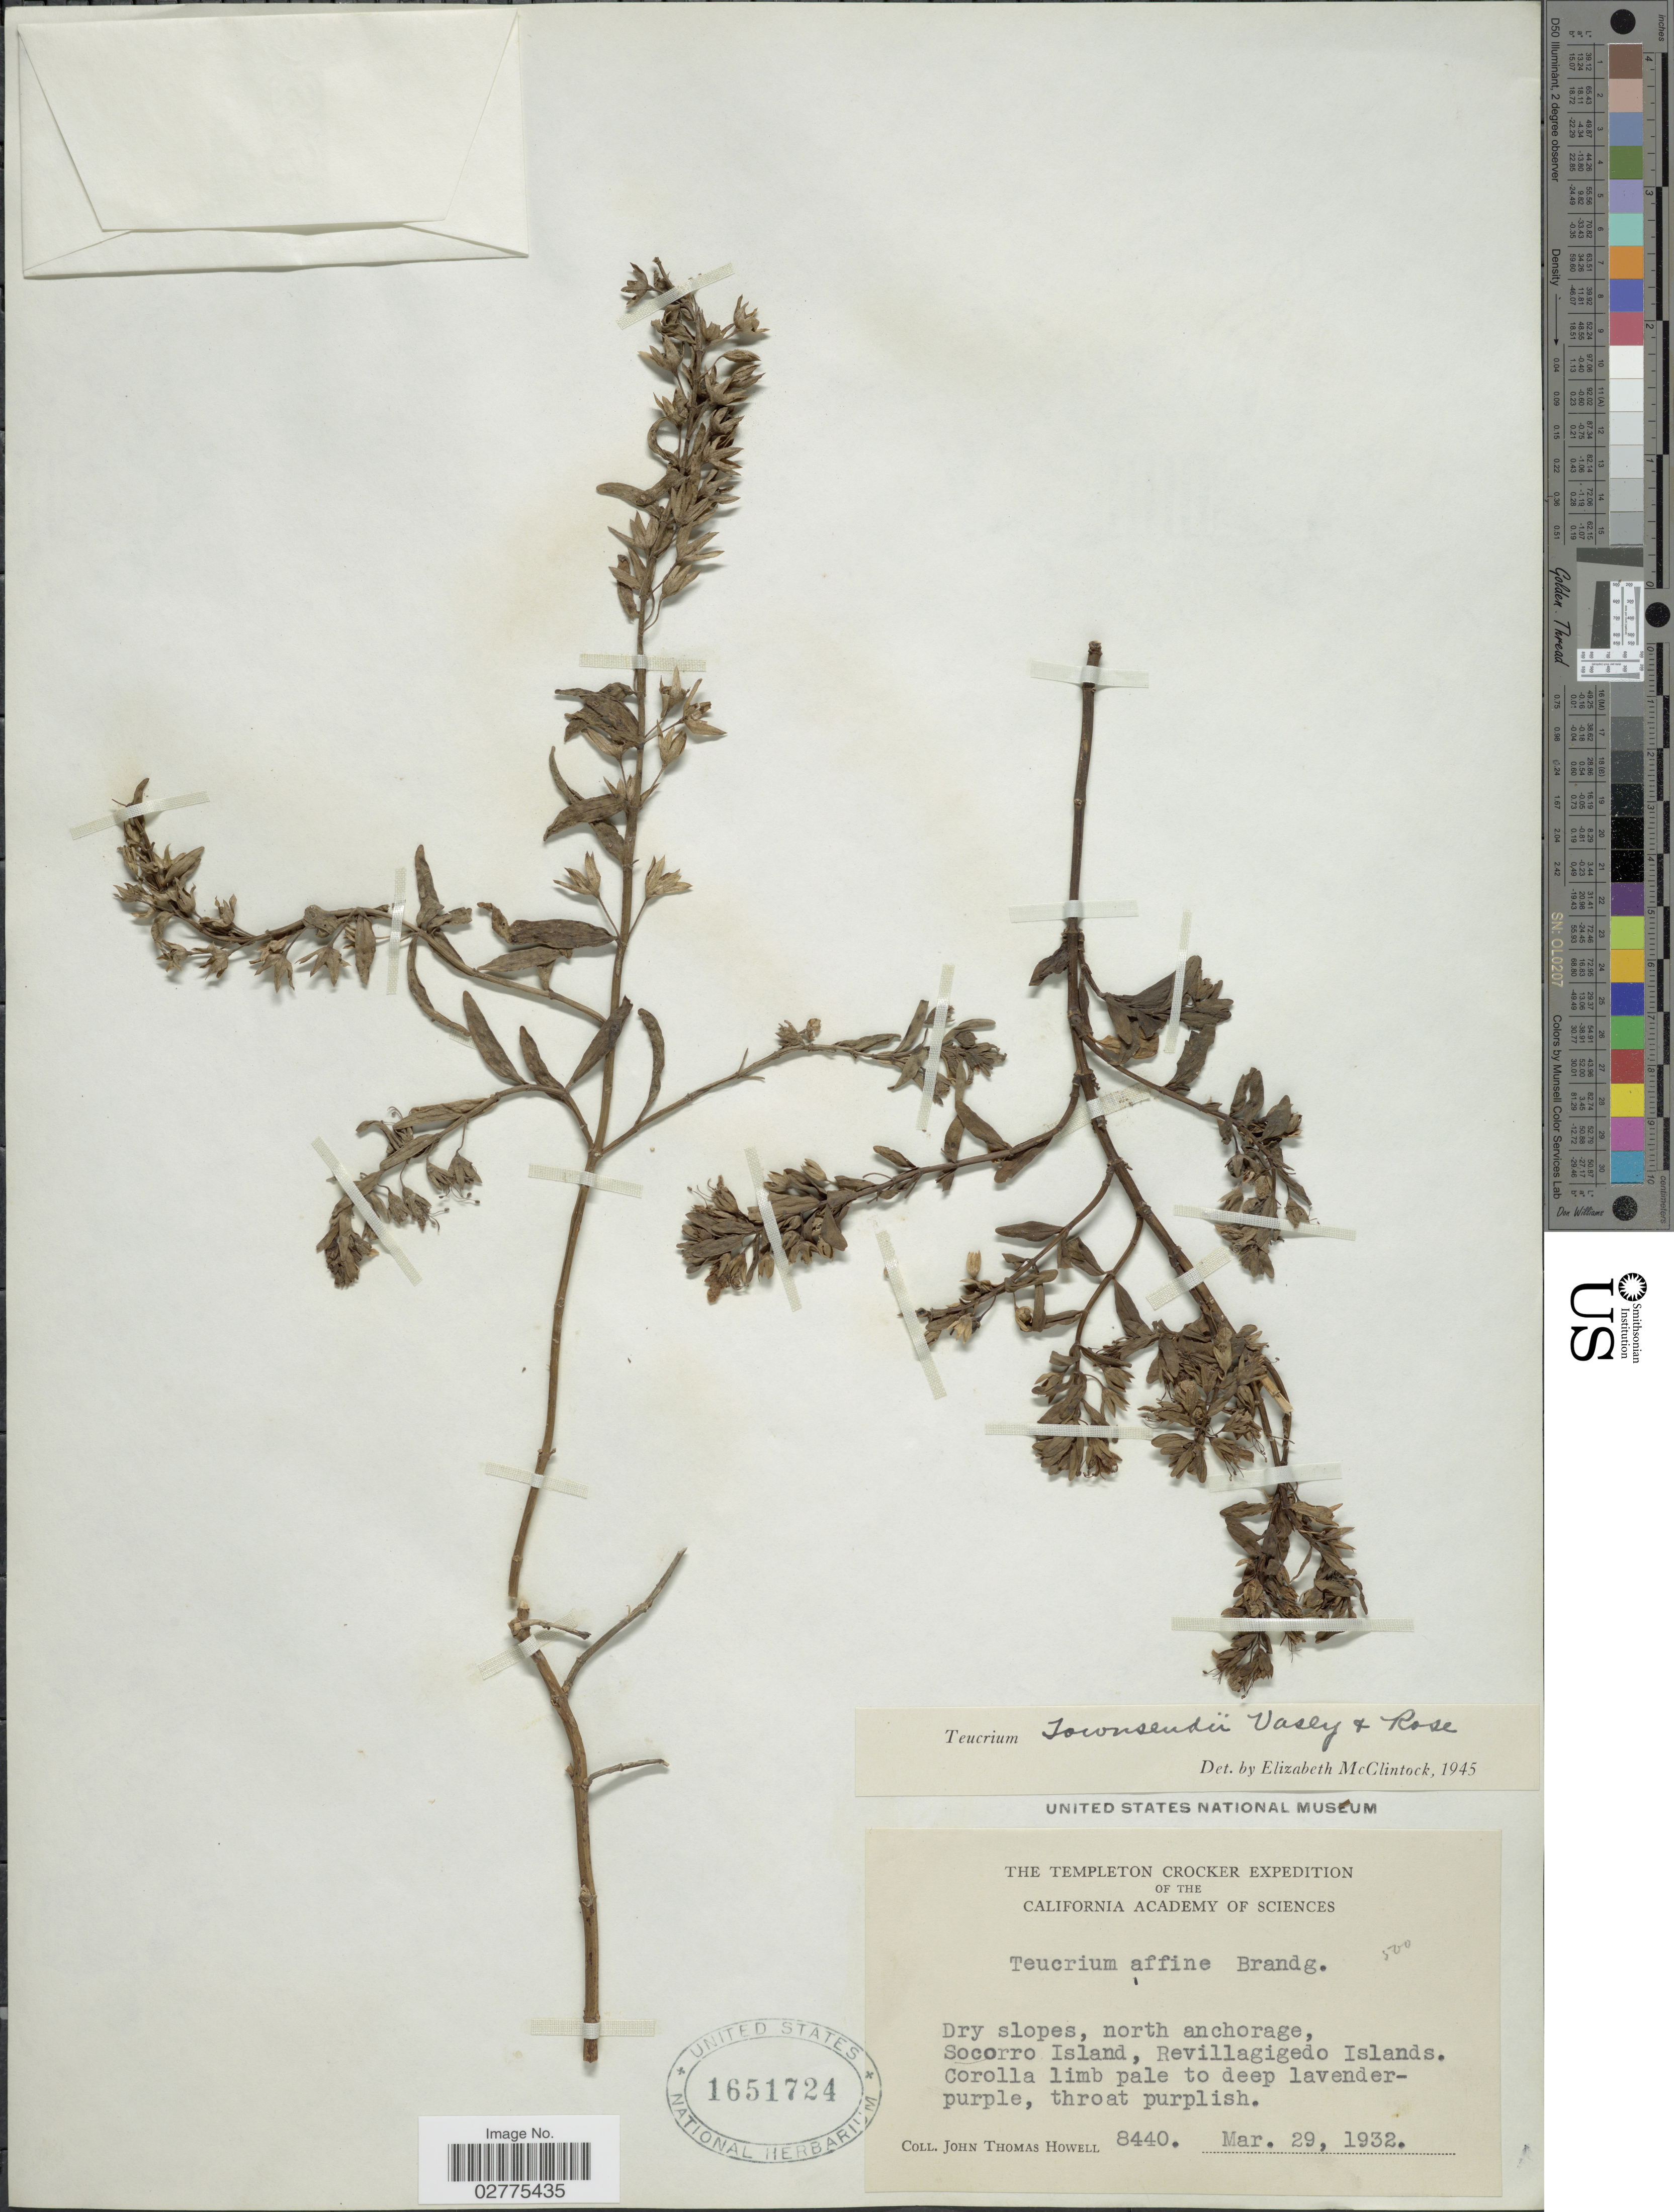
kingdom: Plantae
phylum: Tracheophyta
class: Magnoliopsida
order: Lamiales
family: Lamiaceae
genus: Teucrium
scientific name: Teucrium townsendii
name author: Vasey & Rose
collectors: J. T. Howell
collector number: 8440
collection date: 1932-03-29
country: Mexico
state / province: Colima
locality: Dry slopes, north anchorage, Socorro Island, Revillagigedo Islands.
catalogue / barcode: US 1651724